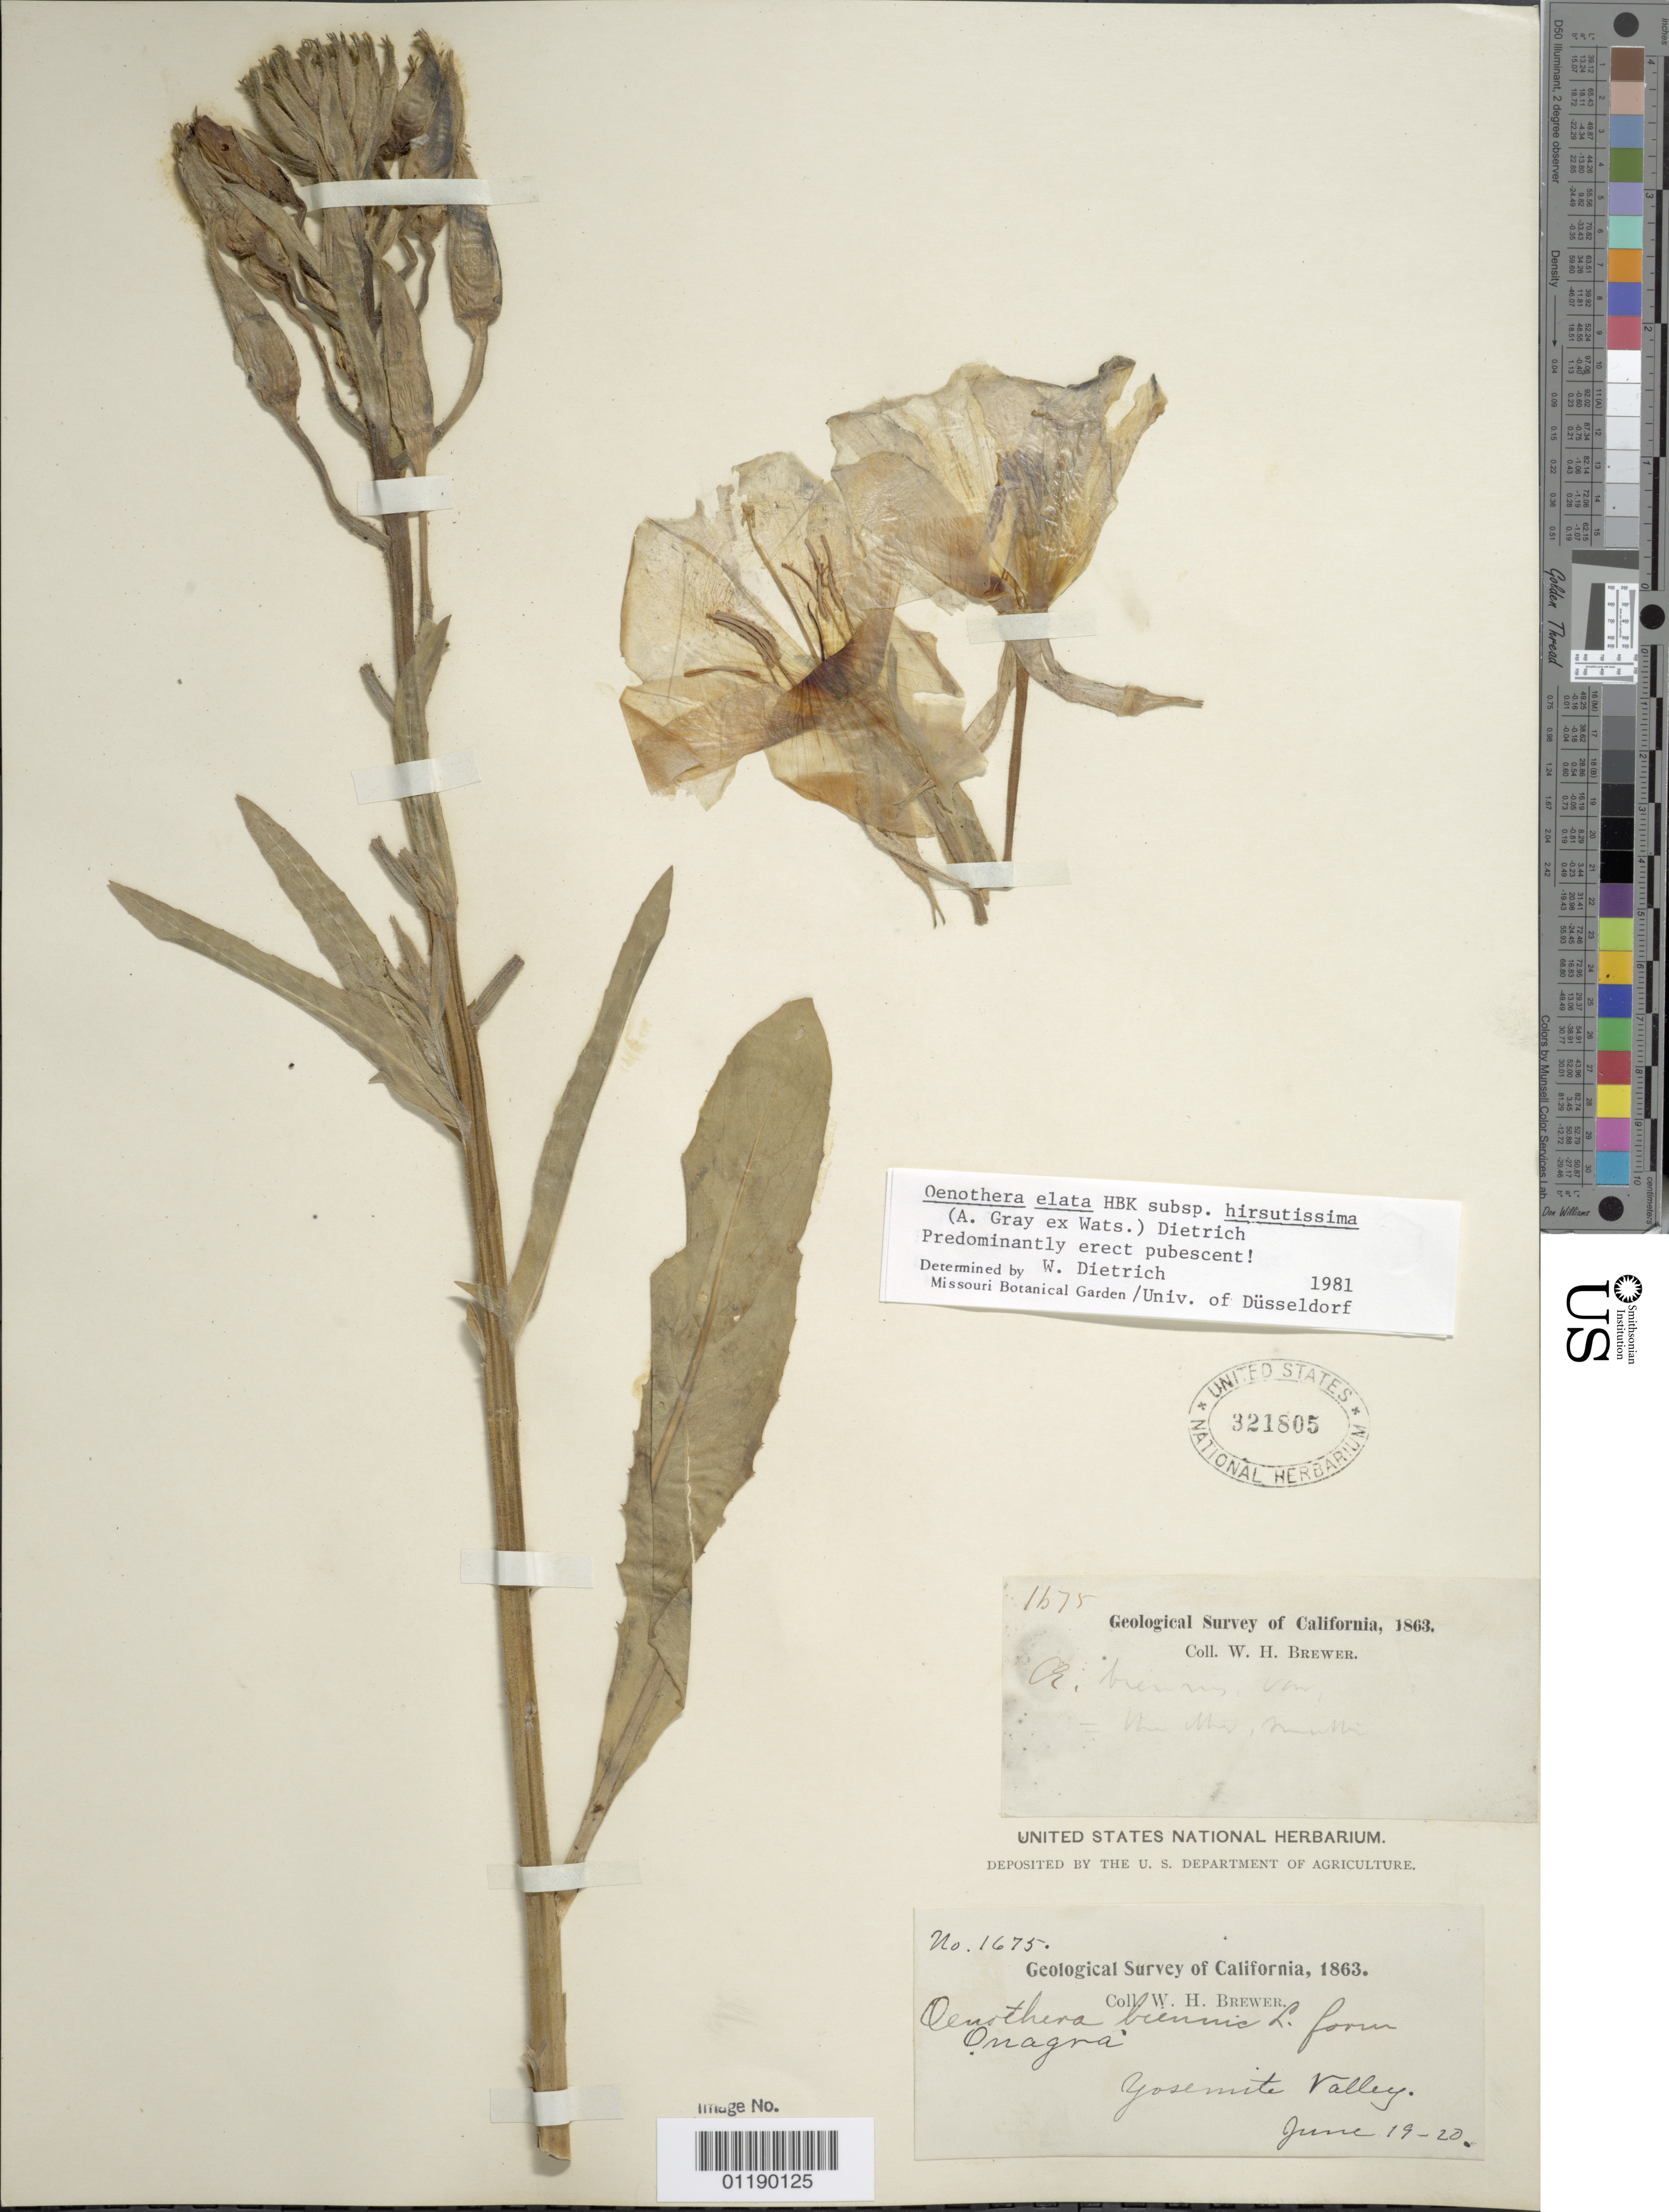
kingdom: Plantae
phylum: Tracheophyta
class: Magnoliopsida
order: Myrtales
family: Onagraceae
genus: Oenothera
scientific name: Oenothera elata subsp. hirsutissima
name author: (A. Gray ex S. Watson) W. Dietr.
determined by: Dietrich, W.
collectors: W. H. Brewer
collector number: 1675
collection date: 1863-06-19/1863-06-20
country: United States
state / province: California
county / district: Mariposa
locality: Yosemite Valley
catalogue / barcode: US 321805